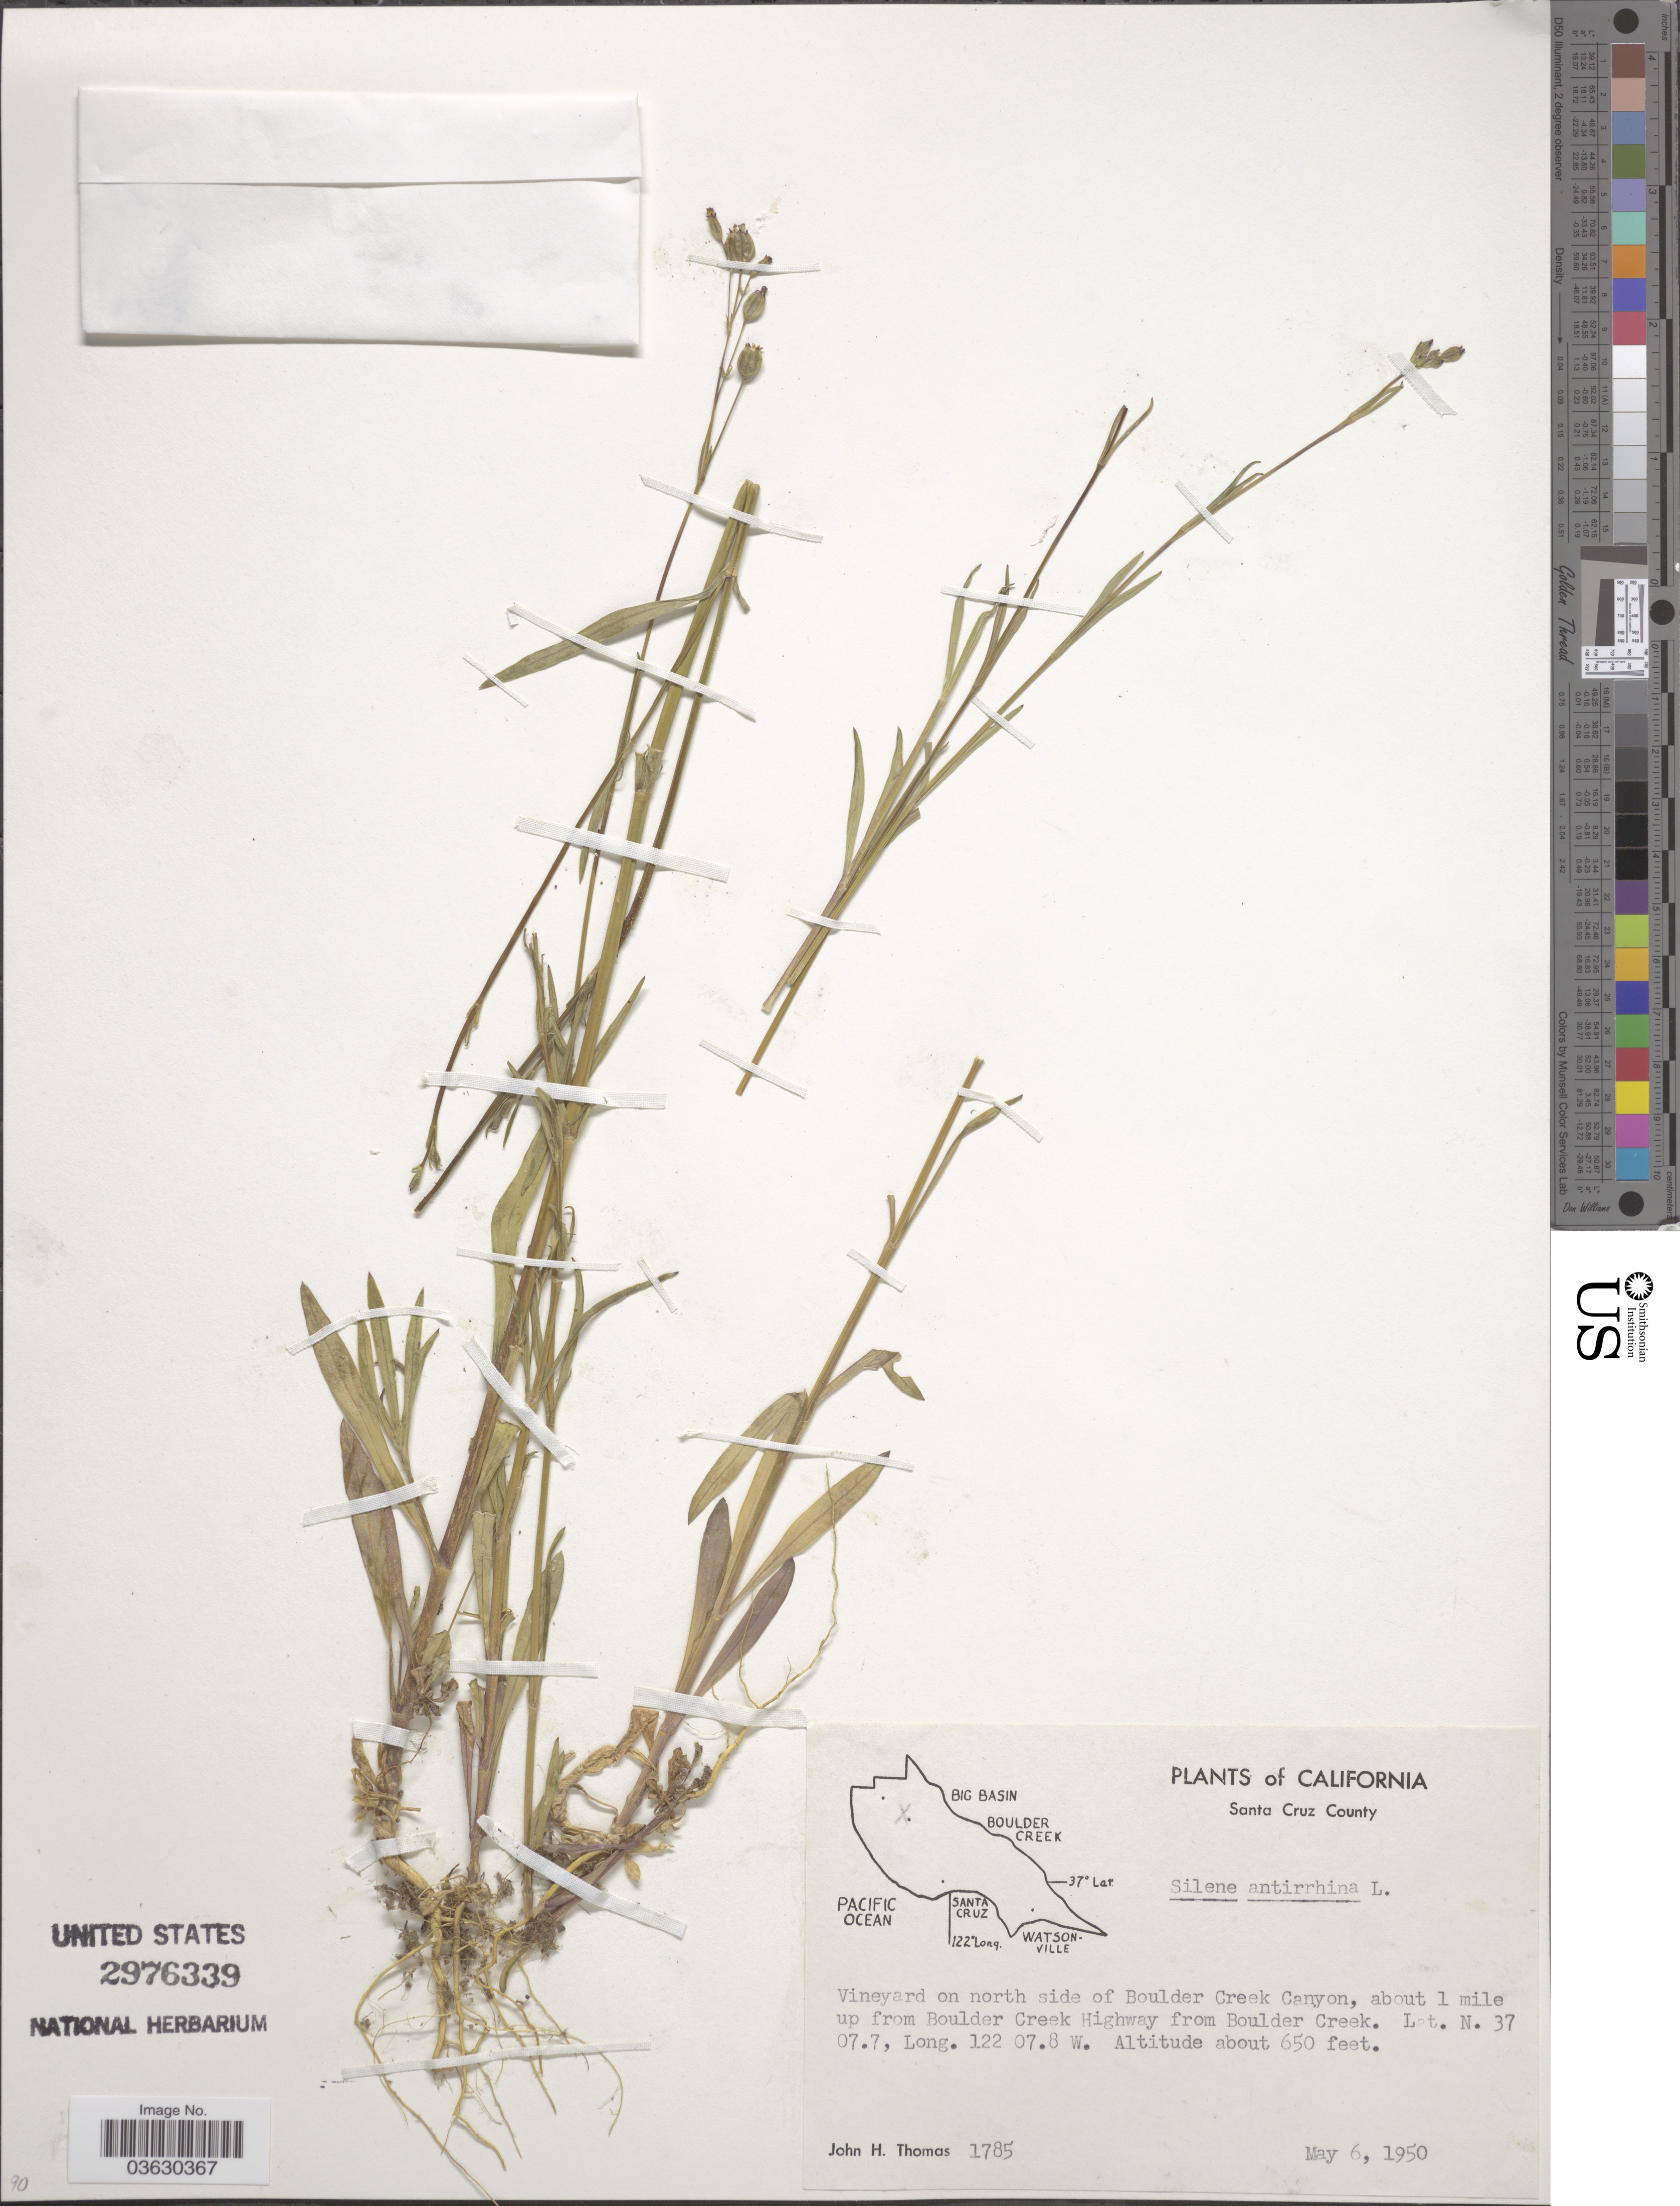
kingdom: Plantae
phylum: Tracheophyta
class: Magnoliopsida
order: Caryophyllales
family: Caryophyllaceae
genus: Silene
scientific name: Silene antirrhina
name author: L.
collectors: J. H. Thomas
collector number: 1785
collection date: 1950-05-06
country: United States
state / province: California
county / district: Santa Cruz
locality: Vineyard on north side of Boulder Creek Canyon, about 1 mile up from Boulder Creek Highway from Boulder Creek.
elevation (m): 198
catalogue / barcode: US 2976339